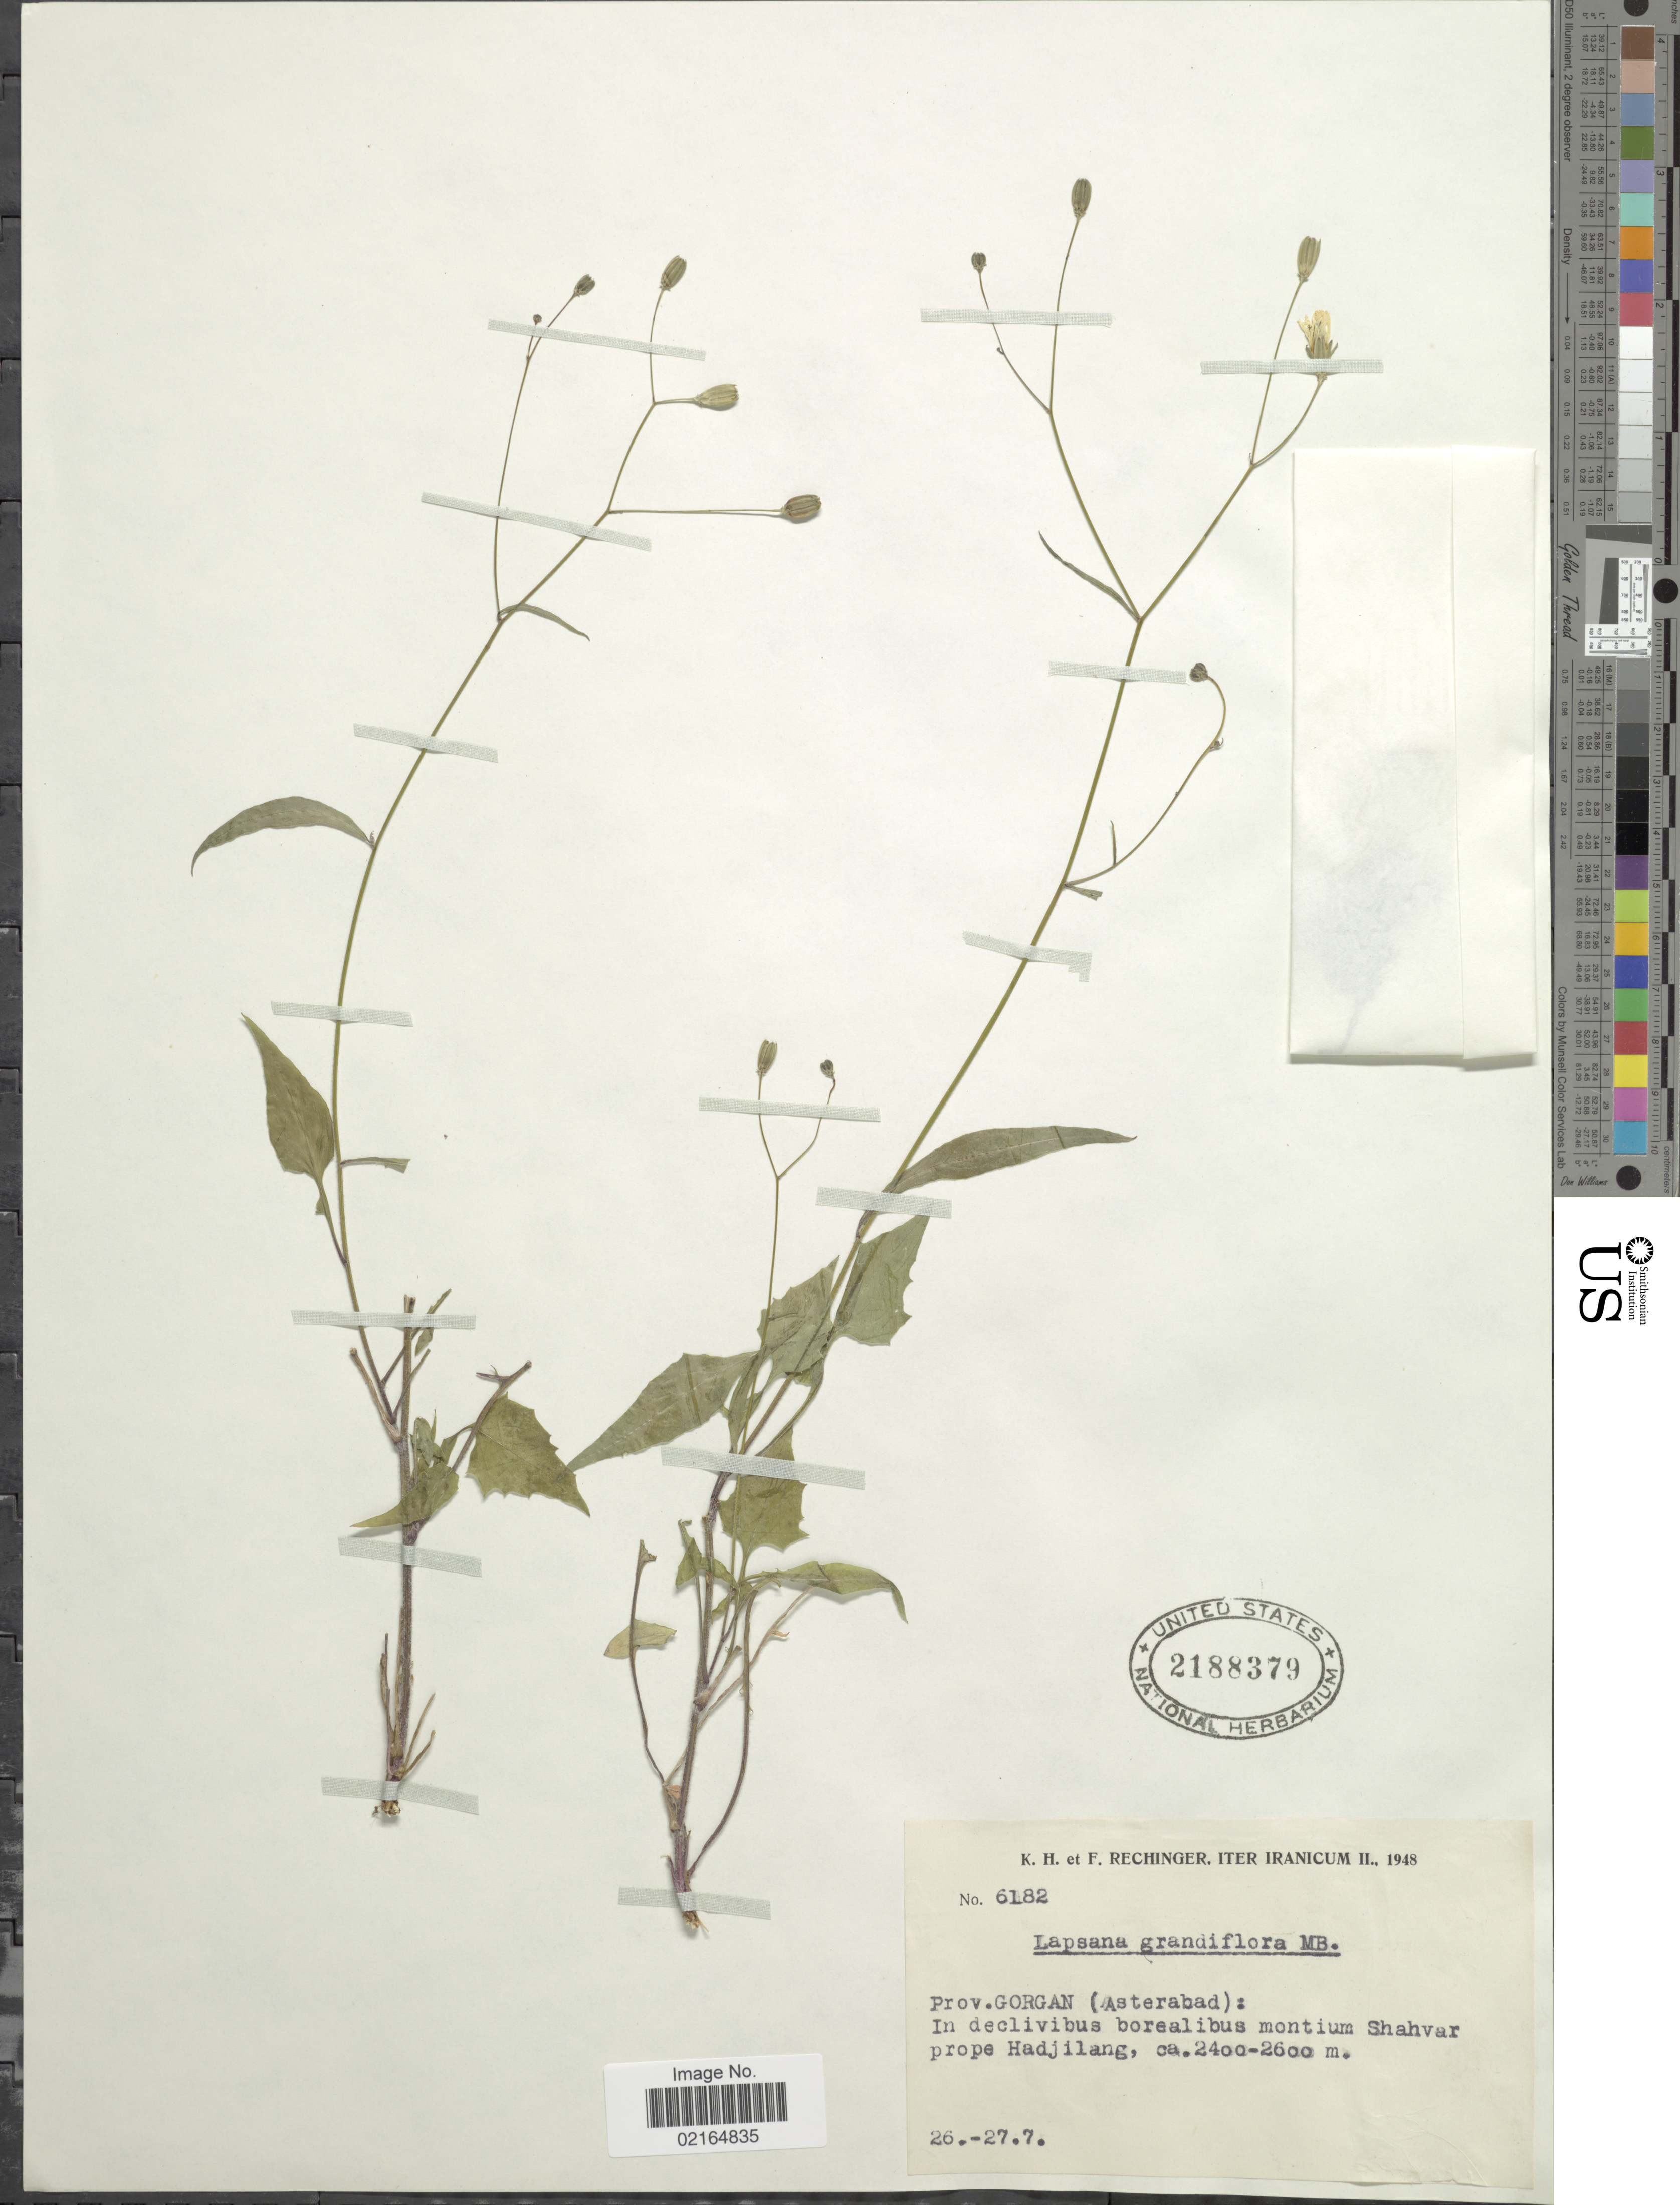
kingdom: Plantae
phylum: Tracheophyta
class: Magnoliopsida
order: Asterales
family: Asteraceae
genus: Lapsana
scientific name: Lapsana grandiflora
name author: M. Bieb.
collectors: K. H. Rechinger & F. Rechinger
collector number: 6182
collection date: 1948-07-26/1948-07-27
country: Iran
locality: Iter Iranicum, Prov. Gorgan (Asterabad): in declivibus borealibus montium Shahvar prope Hadjiland.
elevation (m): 2400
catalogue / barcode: US 2188379